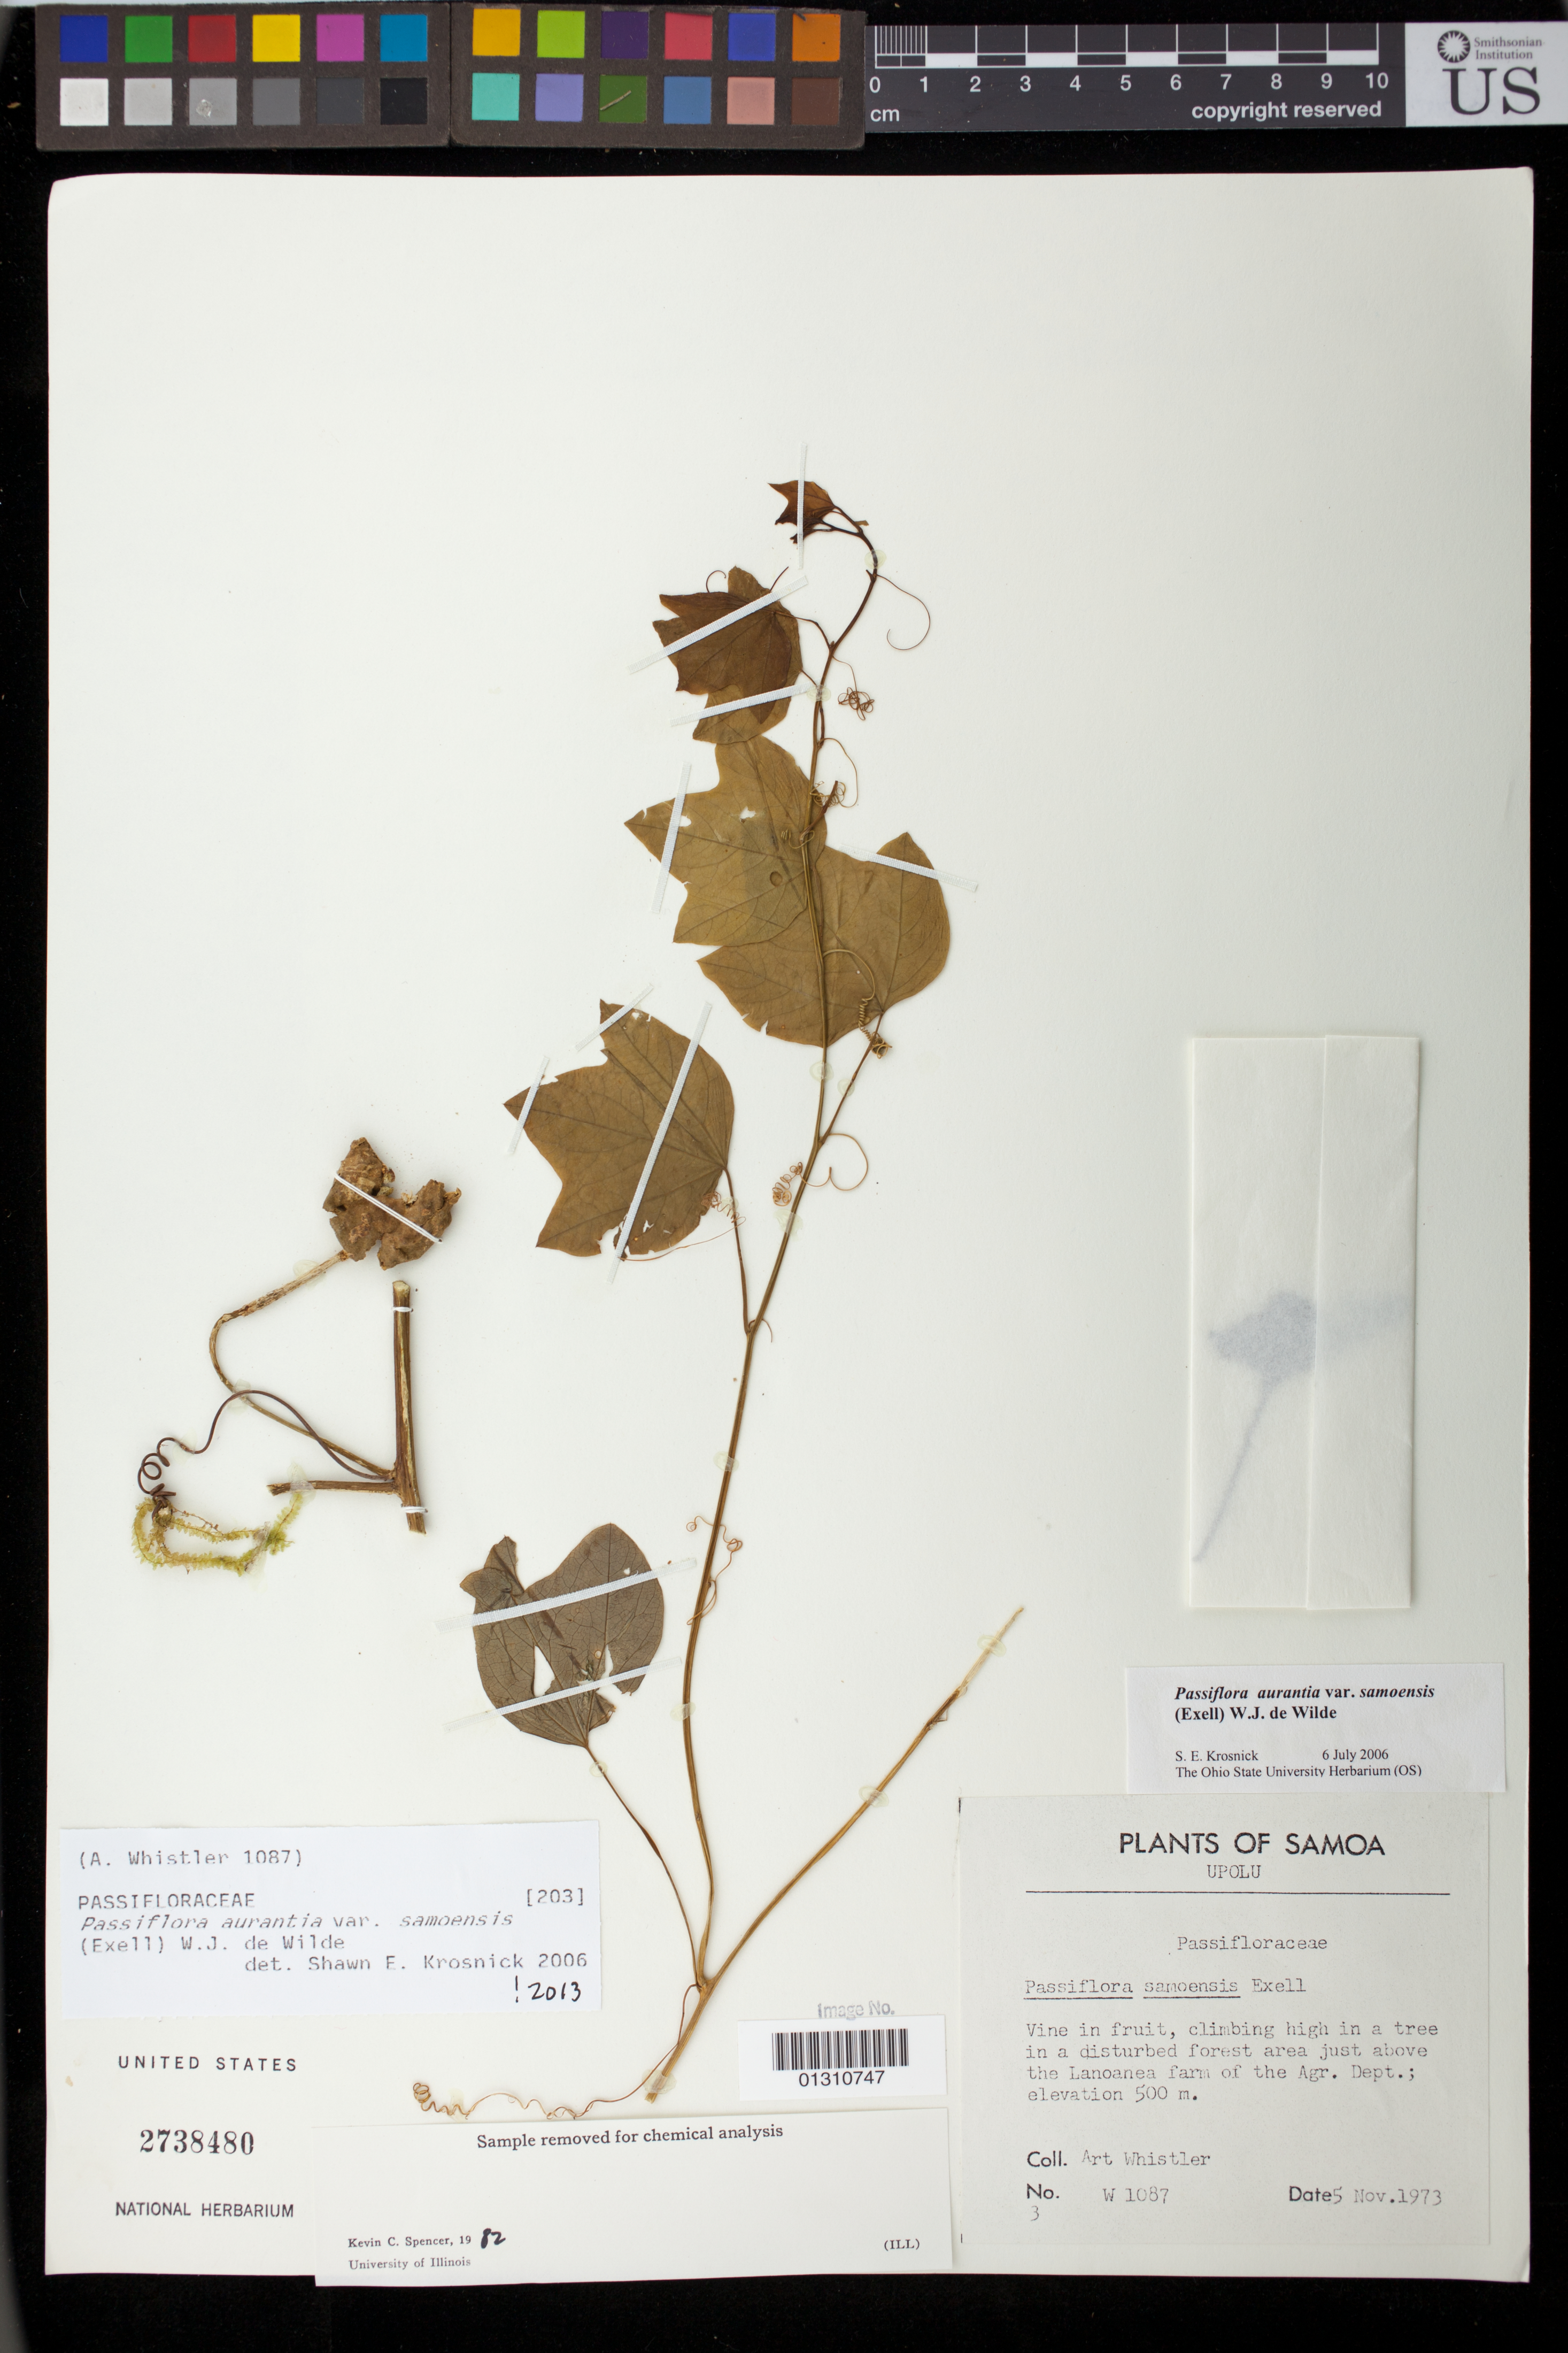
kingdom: Plantae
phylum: Tracheophyta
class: Magnoliopsida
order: Malpighiales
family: Passifloraceae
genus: Passiflora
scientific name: Passiflora aurantia var. samoensis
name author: (Exell) W.J. de Wilde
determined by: Krosnick, S. E., (OS), Ohio State University Herbarium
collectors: A. Whistler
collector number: W1087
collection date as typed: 05 Nov 1973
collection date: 1973-11-05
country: Samoa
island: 'Upolu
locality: Near Lanoanea.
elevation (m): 500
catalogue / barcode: US 2738480